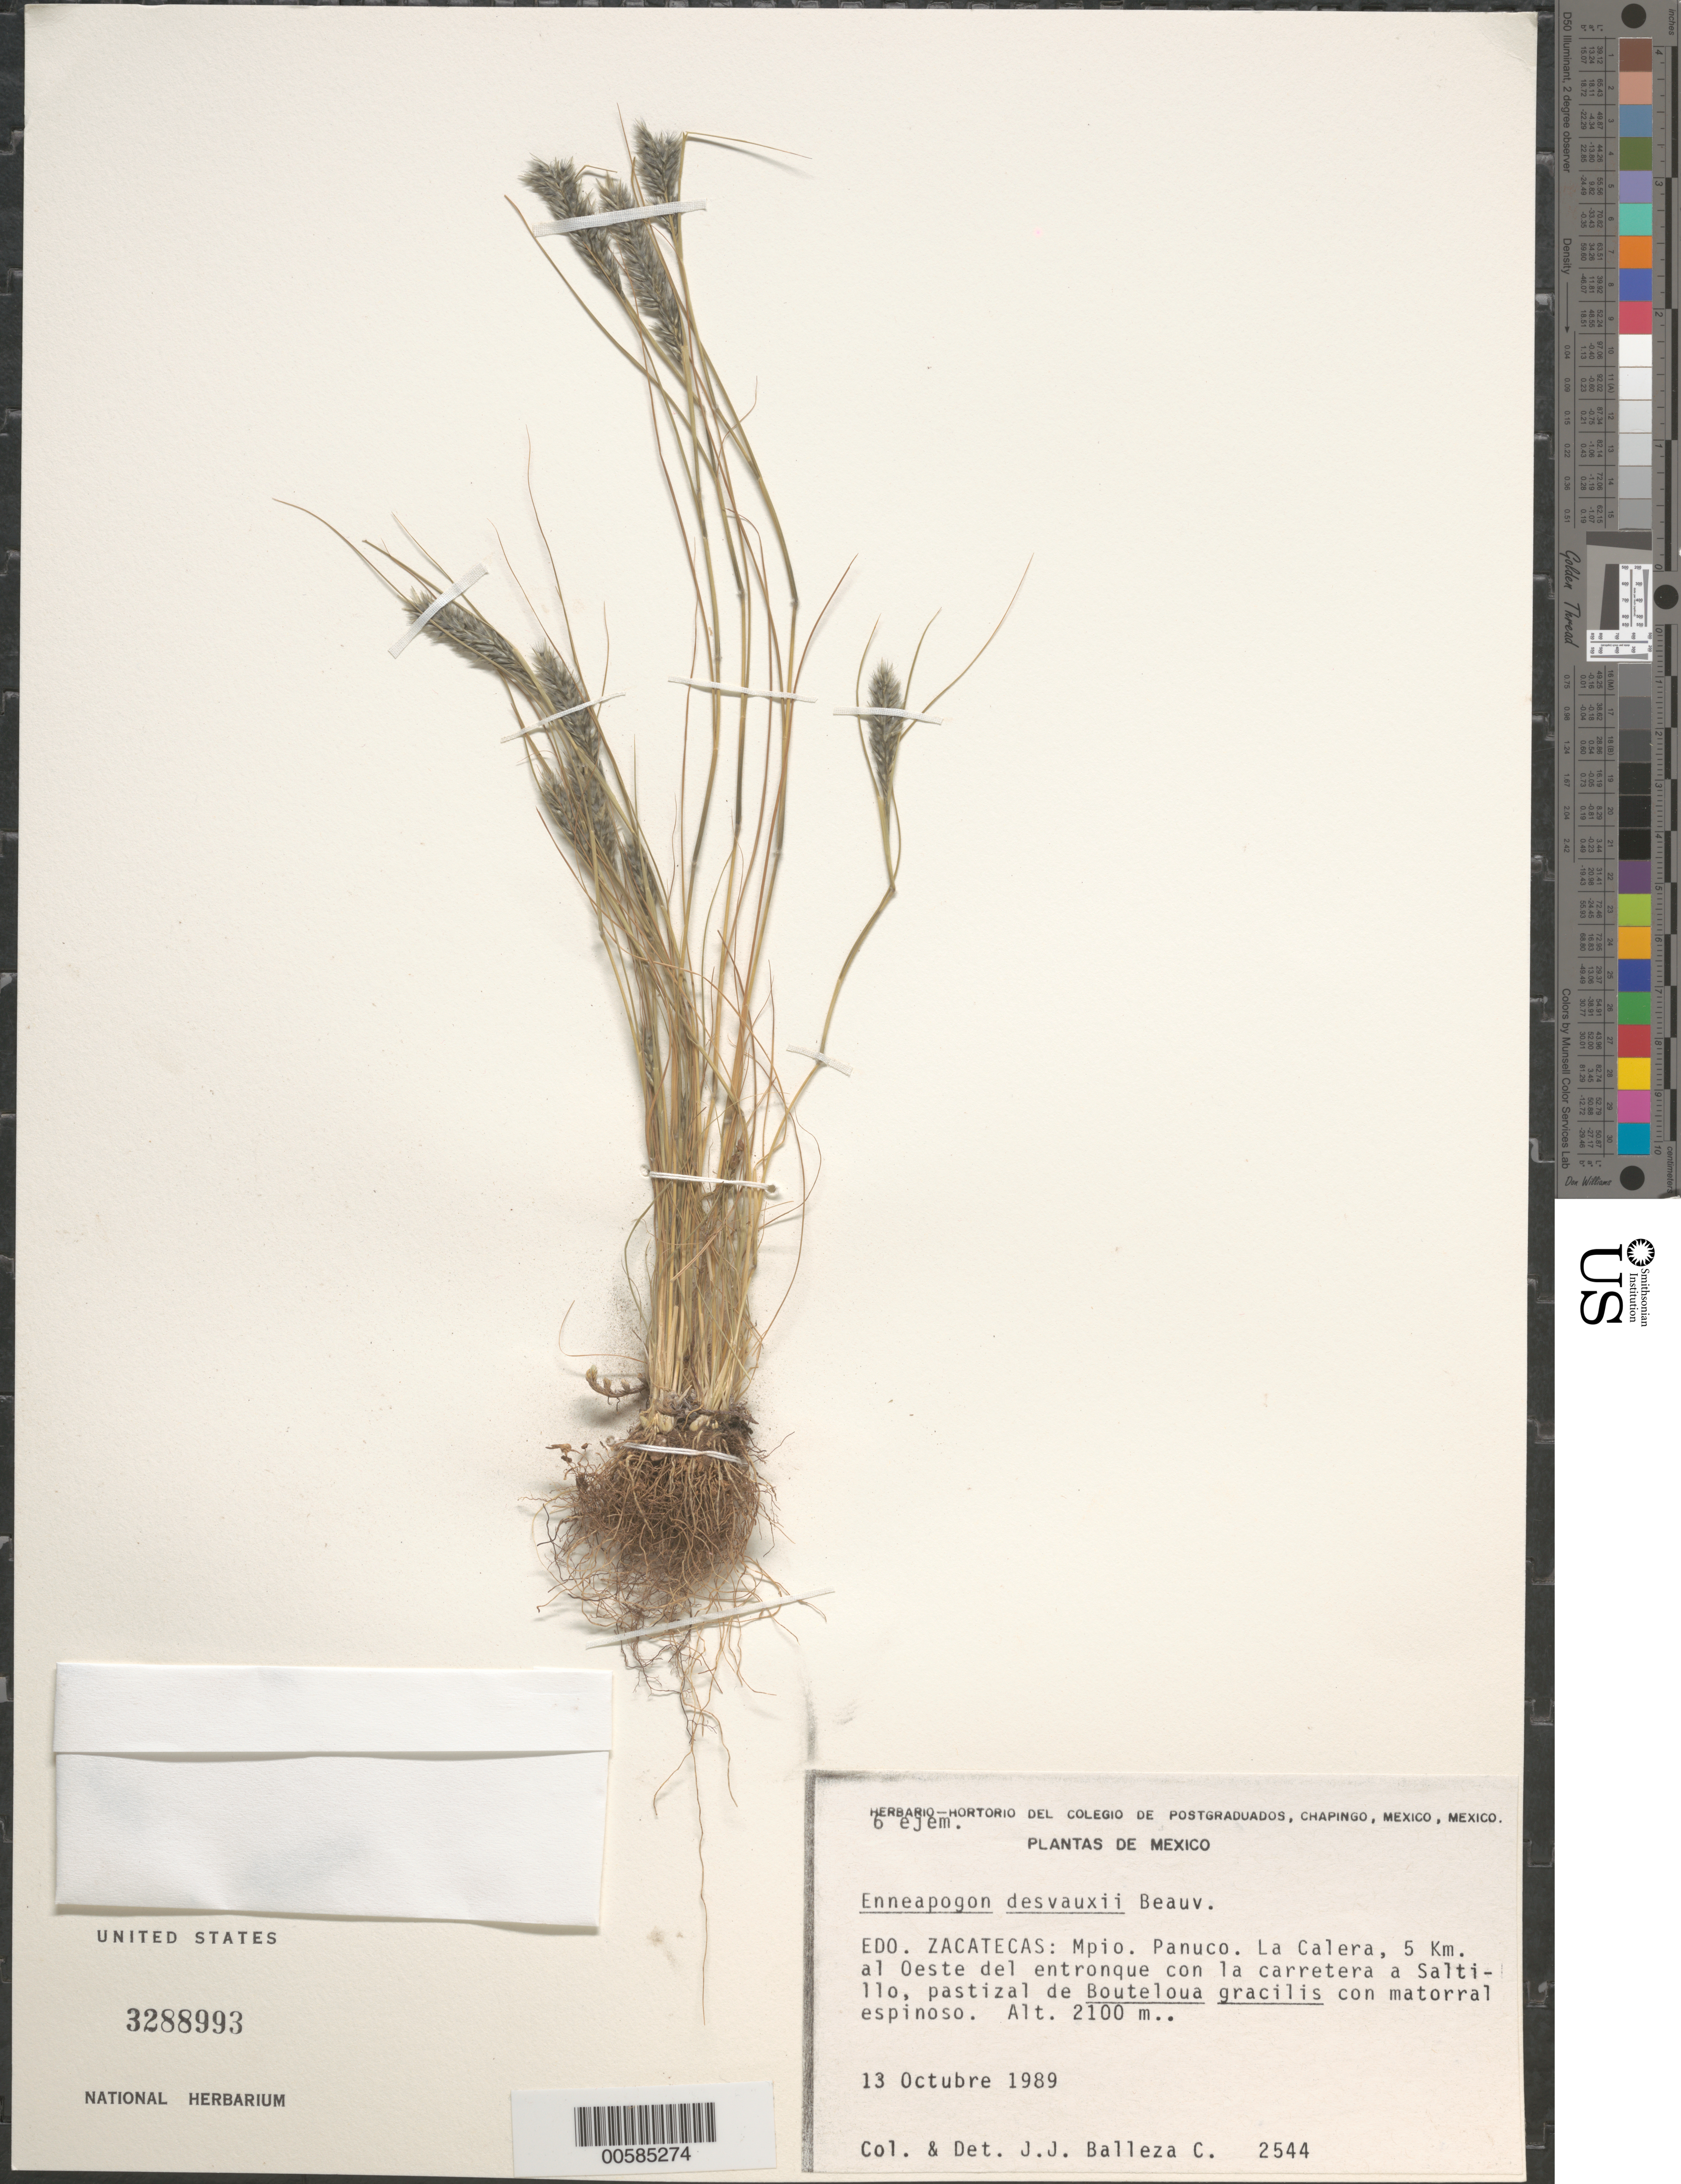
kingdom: Plantae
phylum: Tracheophyta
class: Liliopsida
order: Poales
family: Poaceae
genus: Enneapogon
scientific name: Enneapogon desvauxii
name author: P. Beauv.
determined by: Balleza C., J. J.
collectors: J. J. Balleza C.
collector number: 2544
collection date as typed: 13 Oct 1989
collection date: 1989-10-13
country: Mexico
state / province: Zacatecas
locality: Mpio Panuco. La Calera, 5 km al Oeste del entronque con la carretera a Saltillo.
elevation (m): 2100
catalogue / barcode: US 3288993